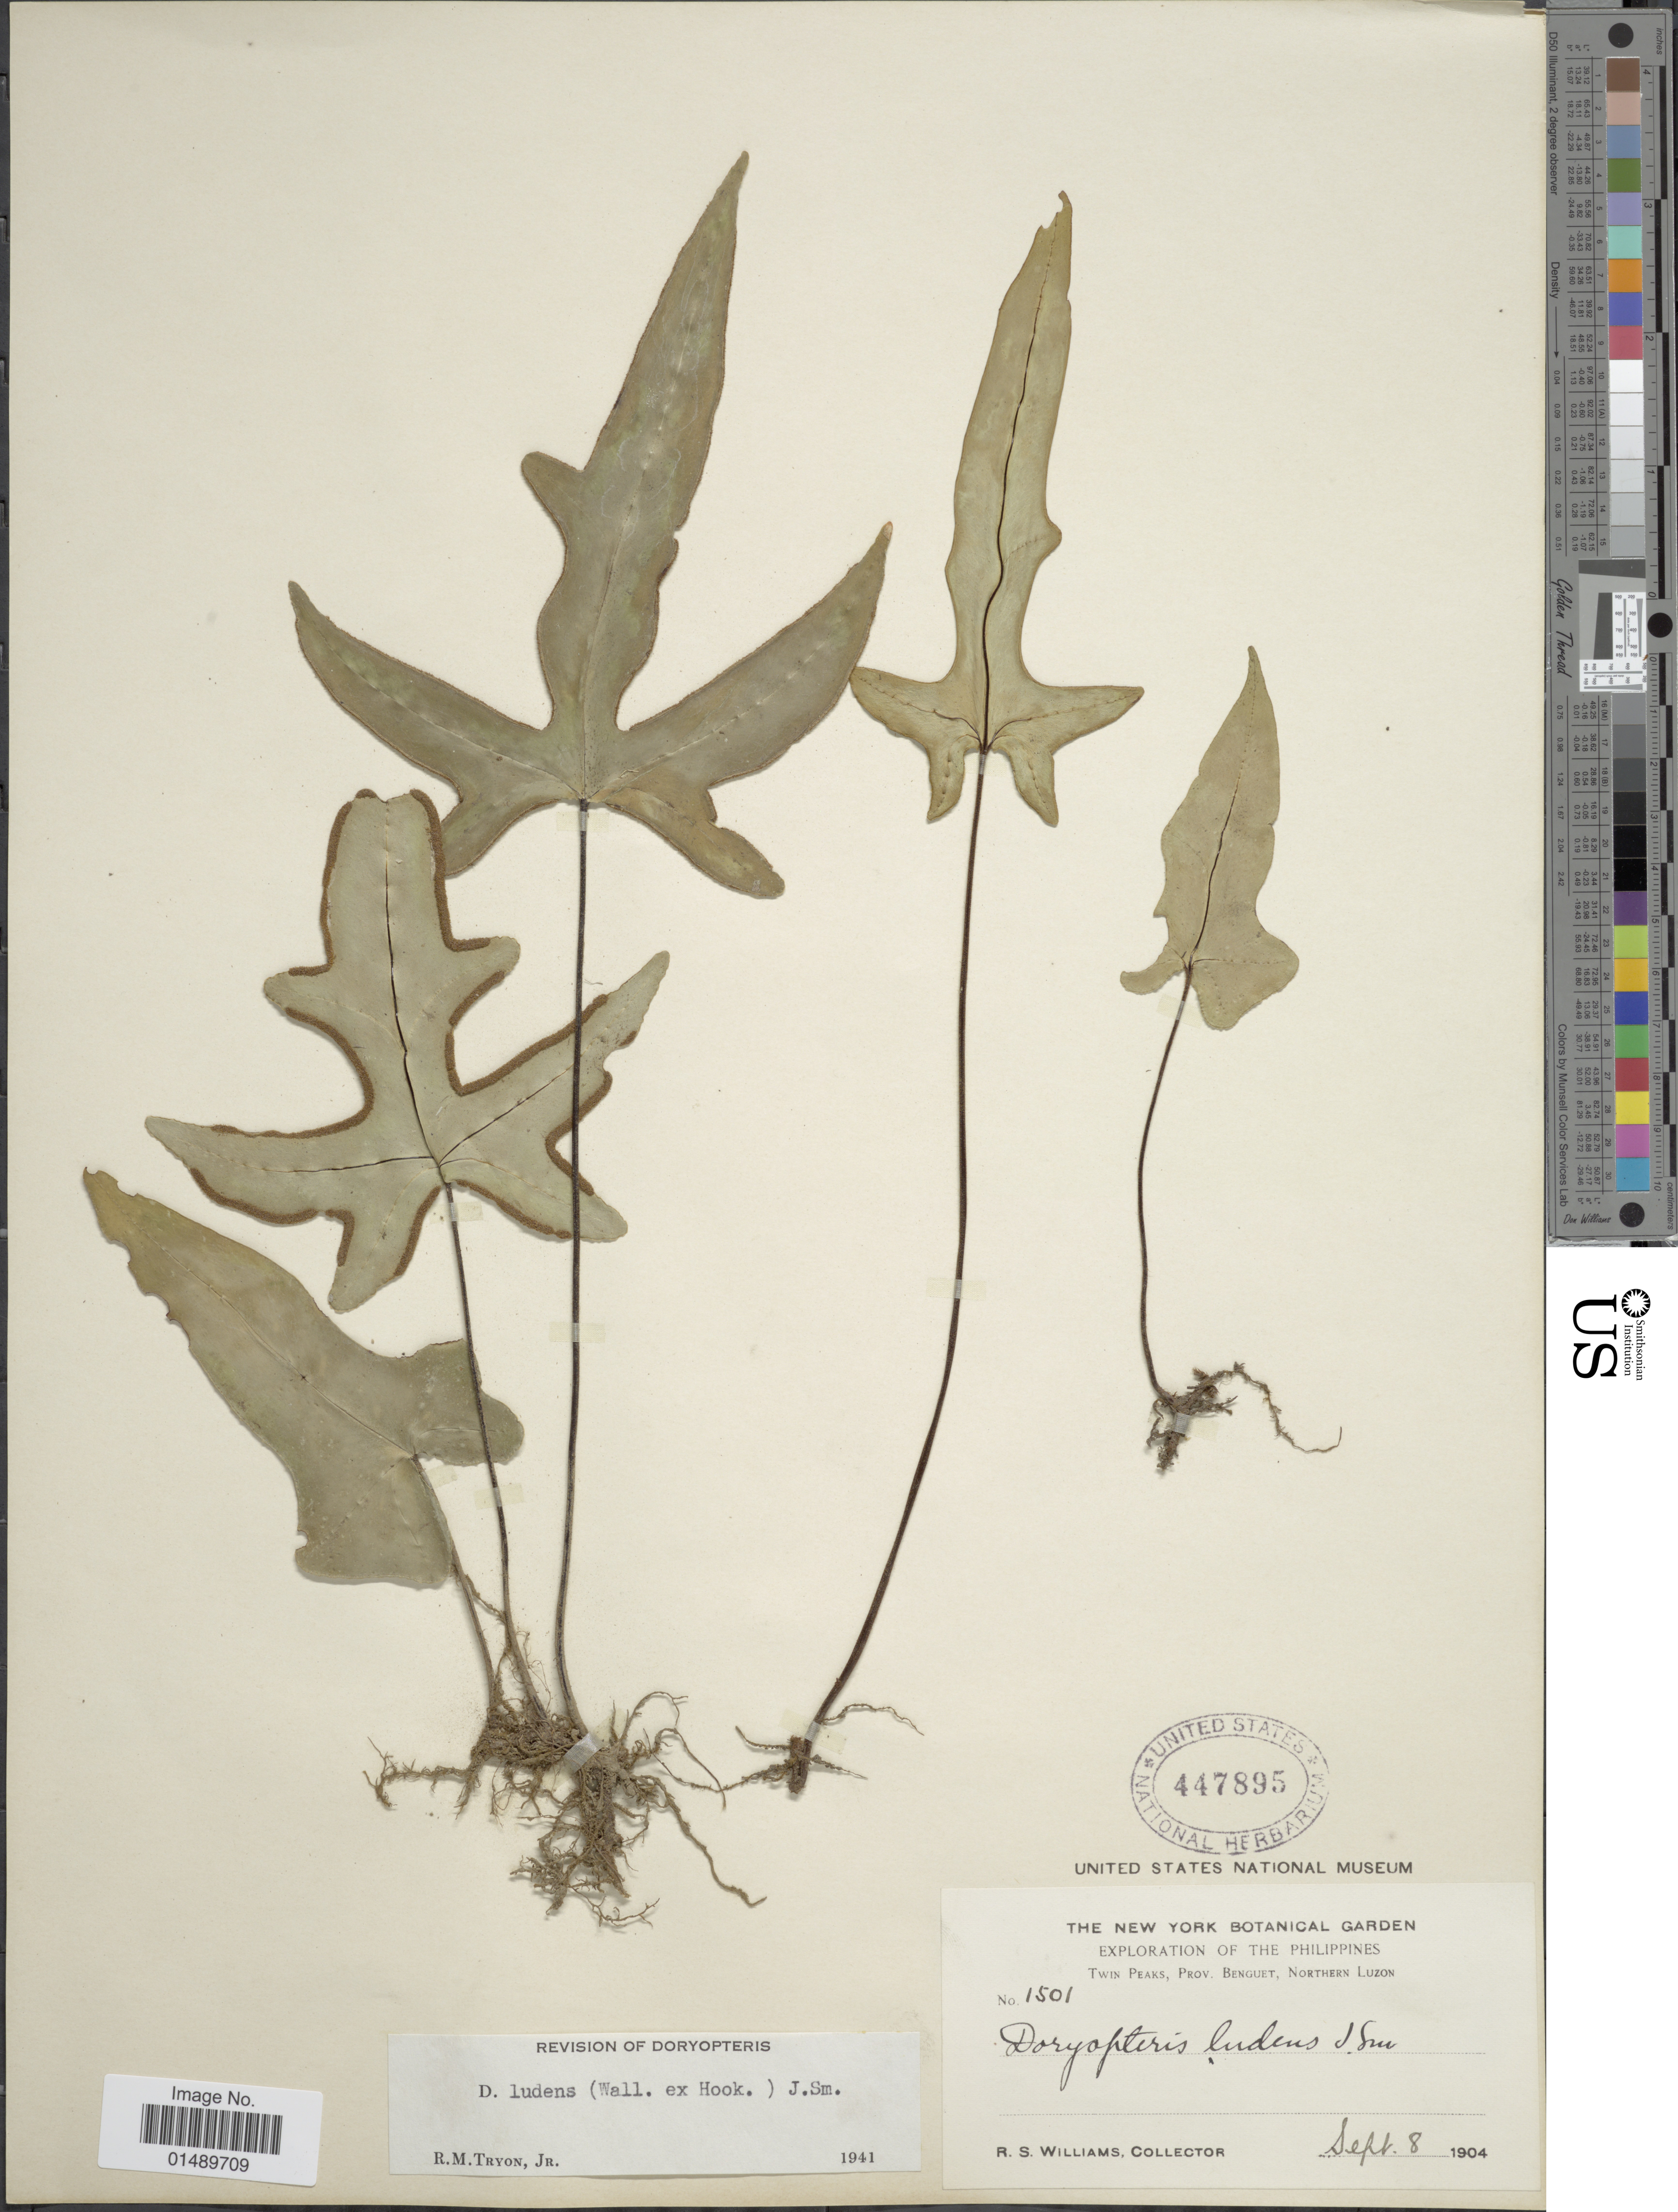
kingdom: Plantae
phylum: Tracheophyta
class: Polypodiopsida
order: Polypodiales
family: Pteridaceae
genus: Calciphilopteris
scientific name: Calciphilopteris ludens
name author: (Wall. ex Hook.) Yesilyurt & H. Schneid.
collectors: R. S. Williams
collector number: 1501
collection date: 1904-09-08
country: Philippines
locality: Philippines, Twin Peak, Prov. Benguet, Northern Luzon.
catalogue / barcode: US 447895